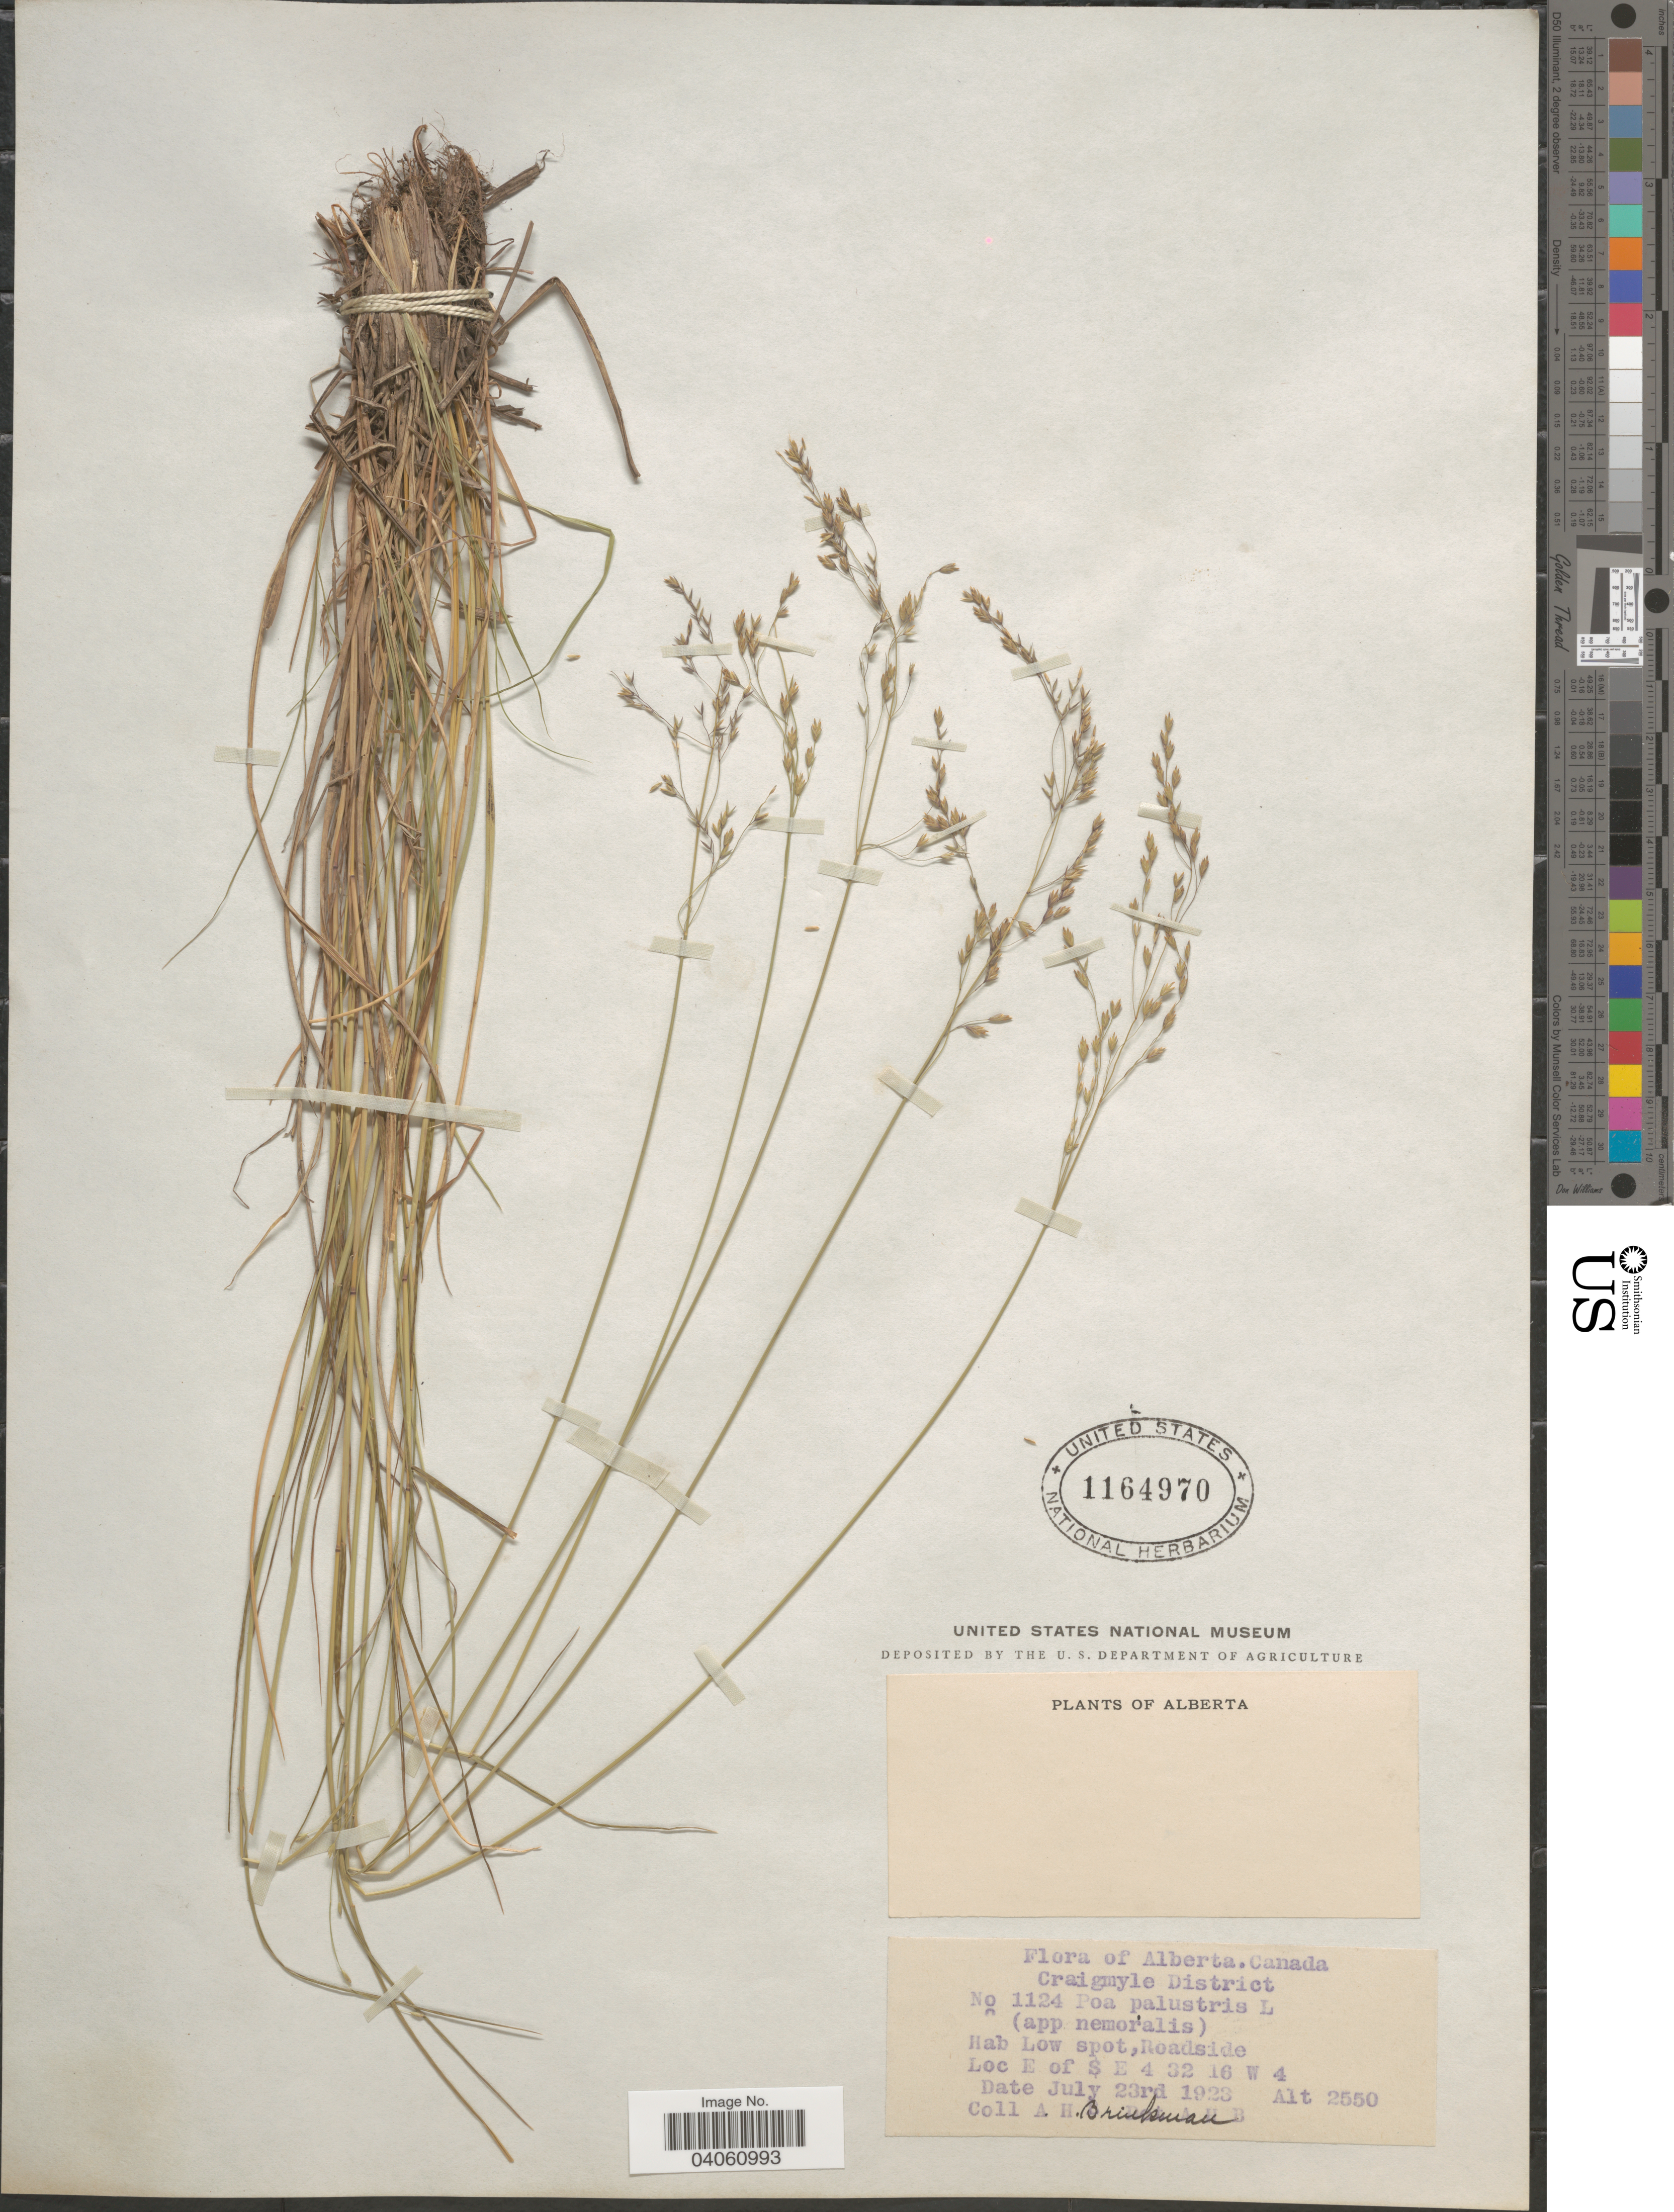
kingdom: Plantae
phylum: Tracheophyta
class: Liliopsida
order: Poales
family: Poaceae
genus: Poa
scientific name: Poa palustris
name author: L.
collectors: A. Brinkman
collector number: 1124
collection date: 1923-07-23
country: Canada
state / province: Alberta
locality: Craigmyle District. E of S E 4 32 16 W 4.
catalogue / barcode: US 1164970